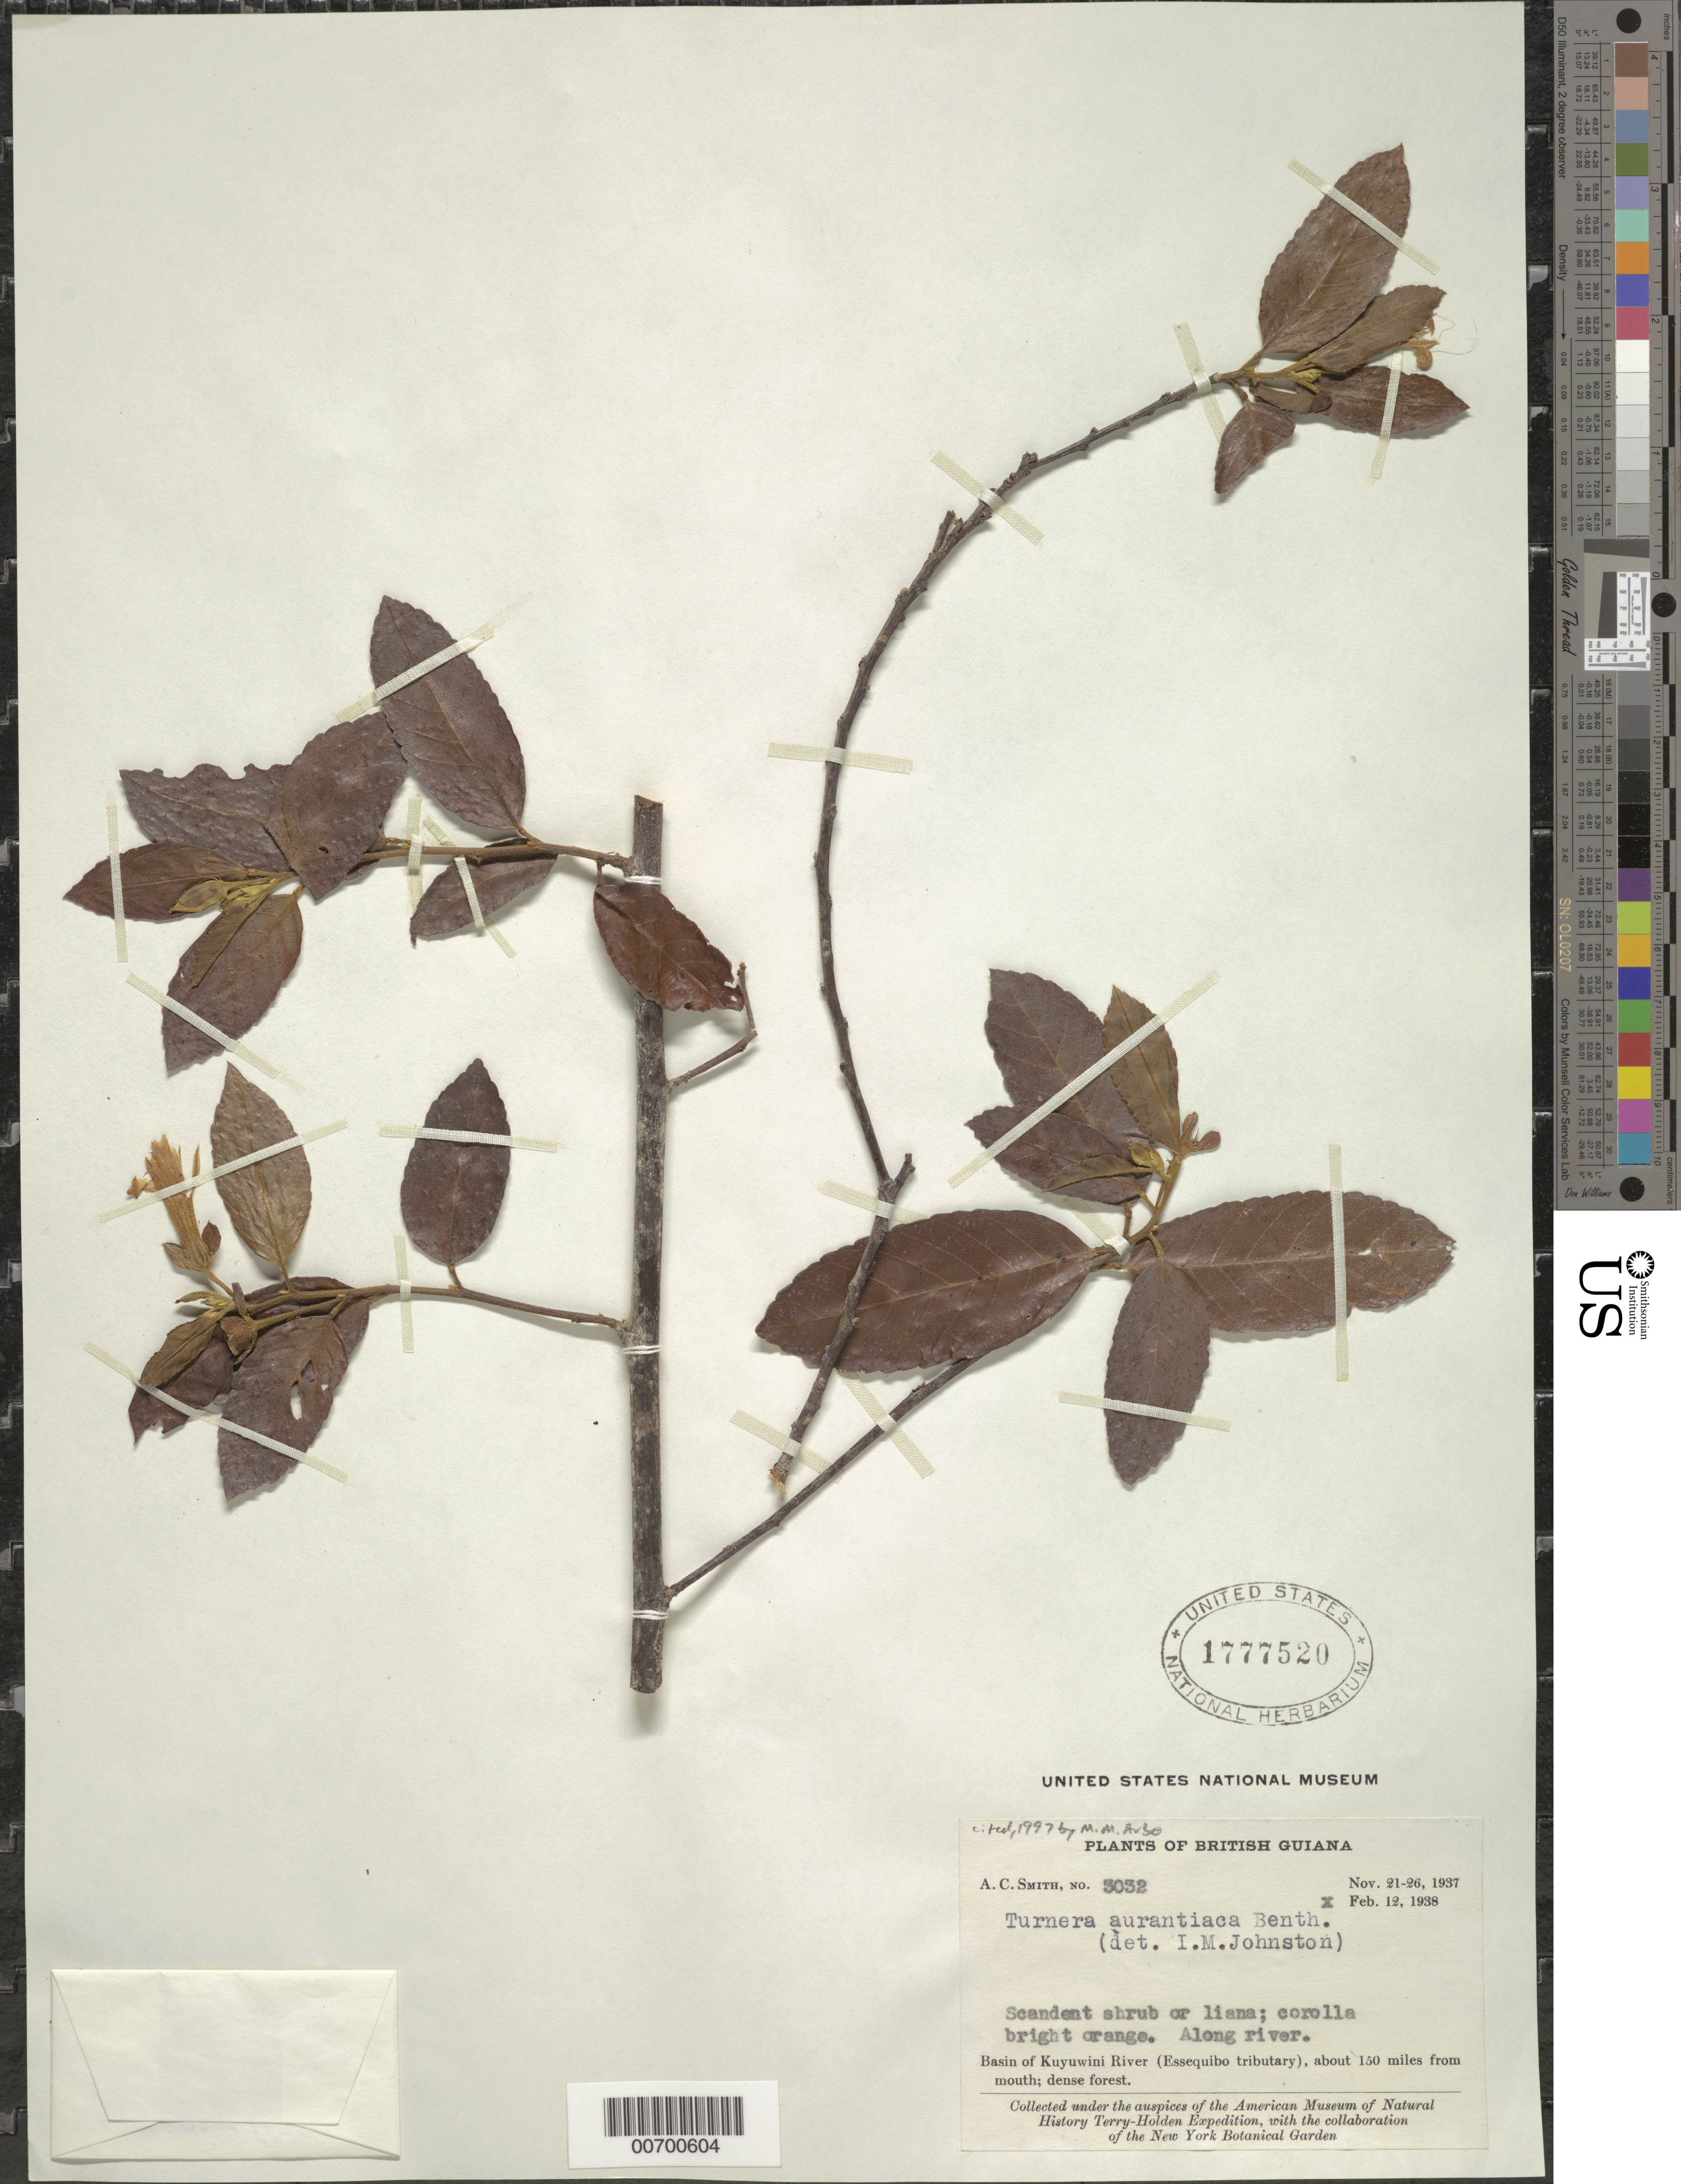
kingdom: Plantae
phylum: Tracheophyta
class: Magnoliopsida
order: Malpighiales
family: Turneraceae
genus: Turnera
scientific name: Turnera aurantiaca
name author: Benth.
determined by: Johnston, I. M.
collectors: A. C. Smith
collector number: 3032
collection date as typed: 12-Feb-38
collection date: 1938-02-12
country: Guyana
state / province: U. Takutu-U. Essequibo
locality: Kuyuwini River Basin (Essequibo River tributary), about 150 mi. from mouth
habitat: Dense forest along river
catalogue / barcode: US 1777520